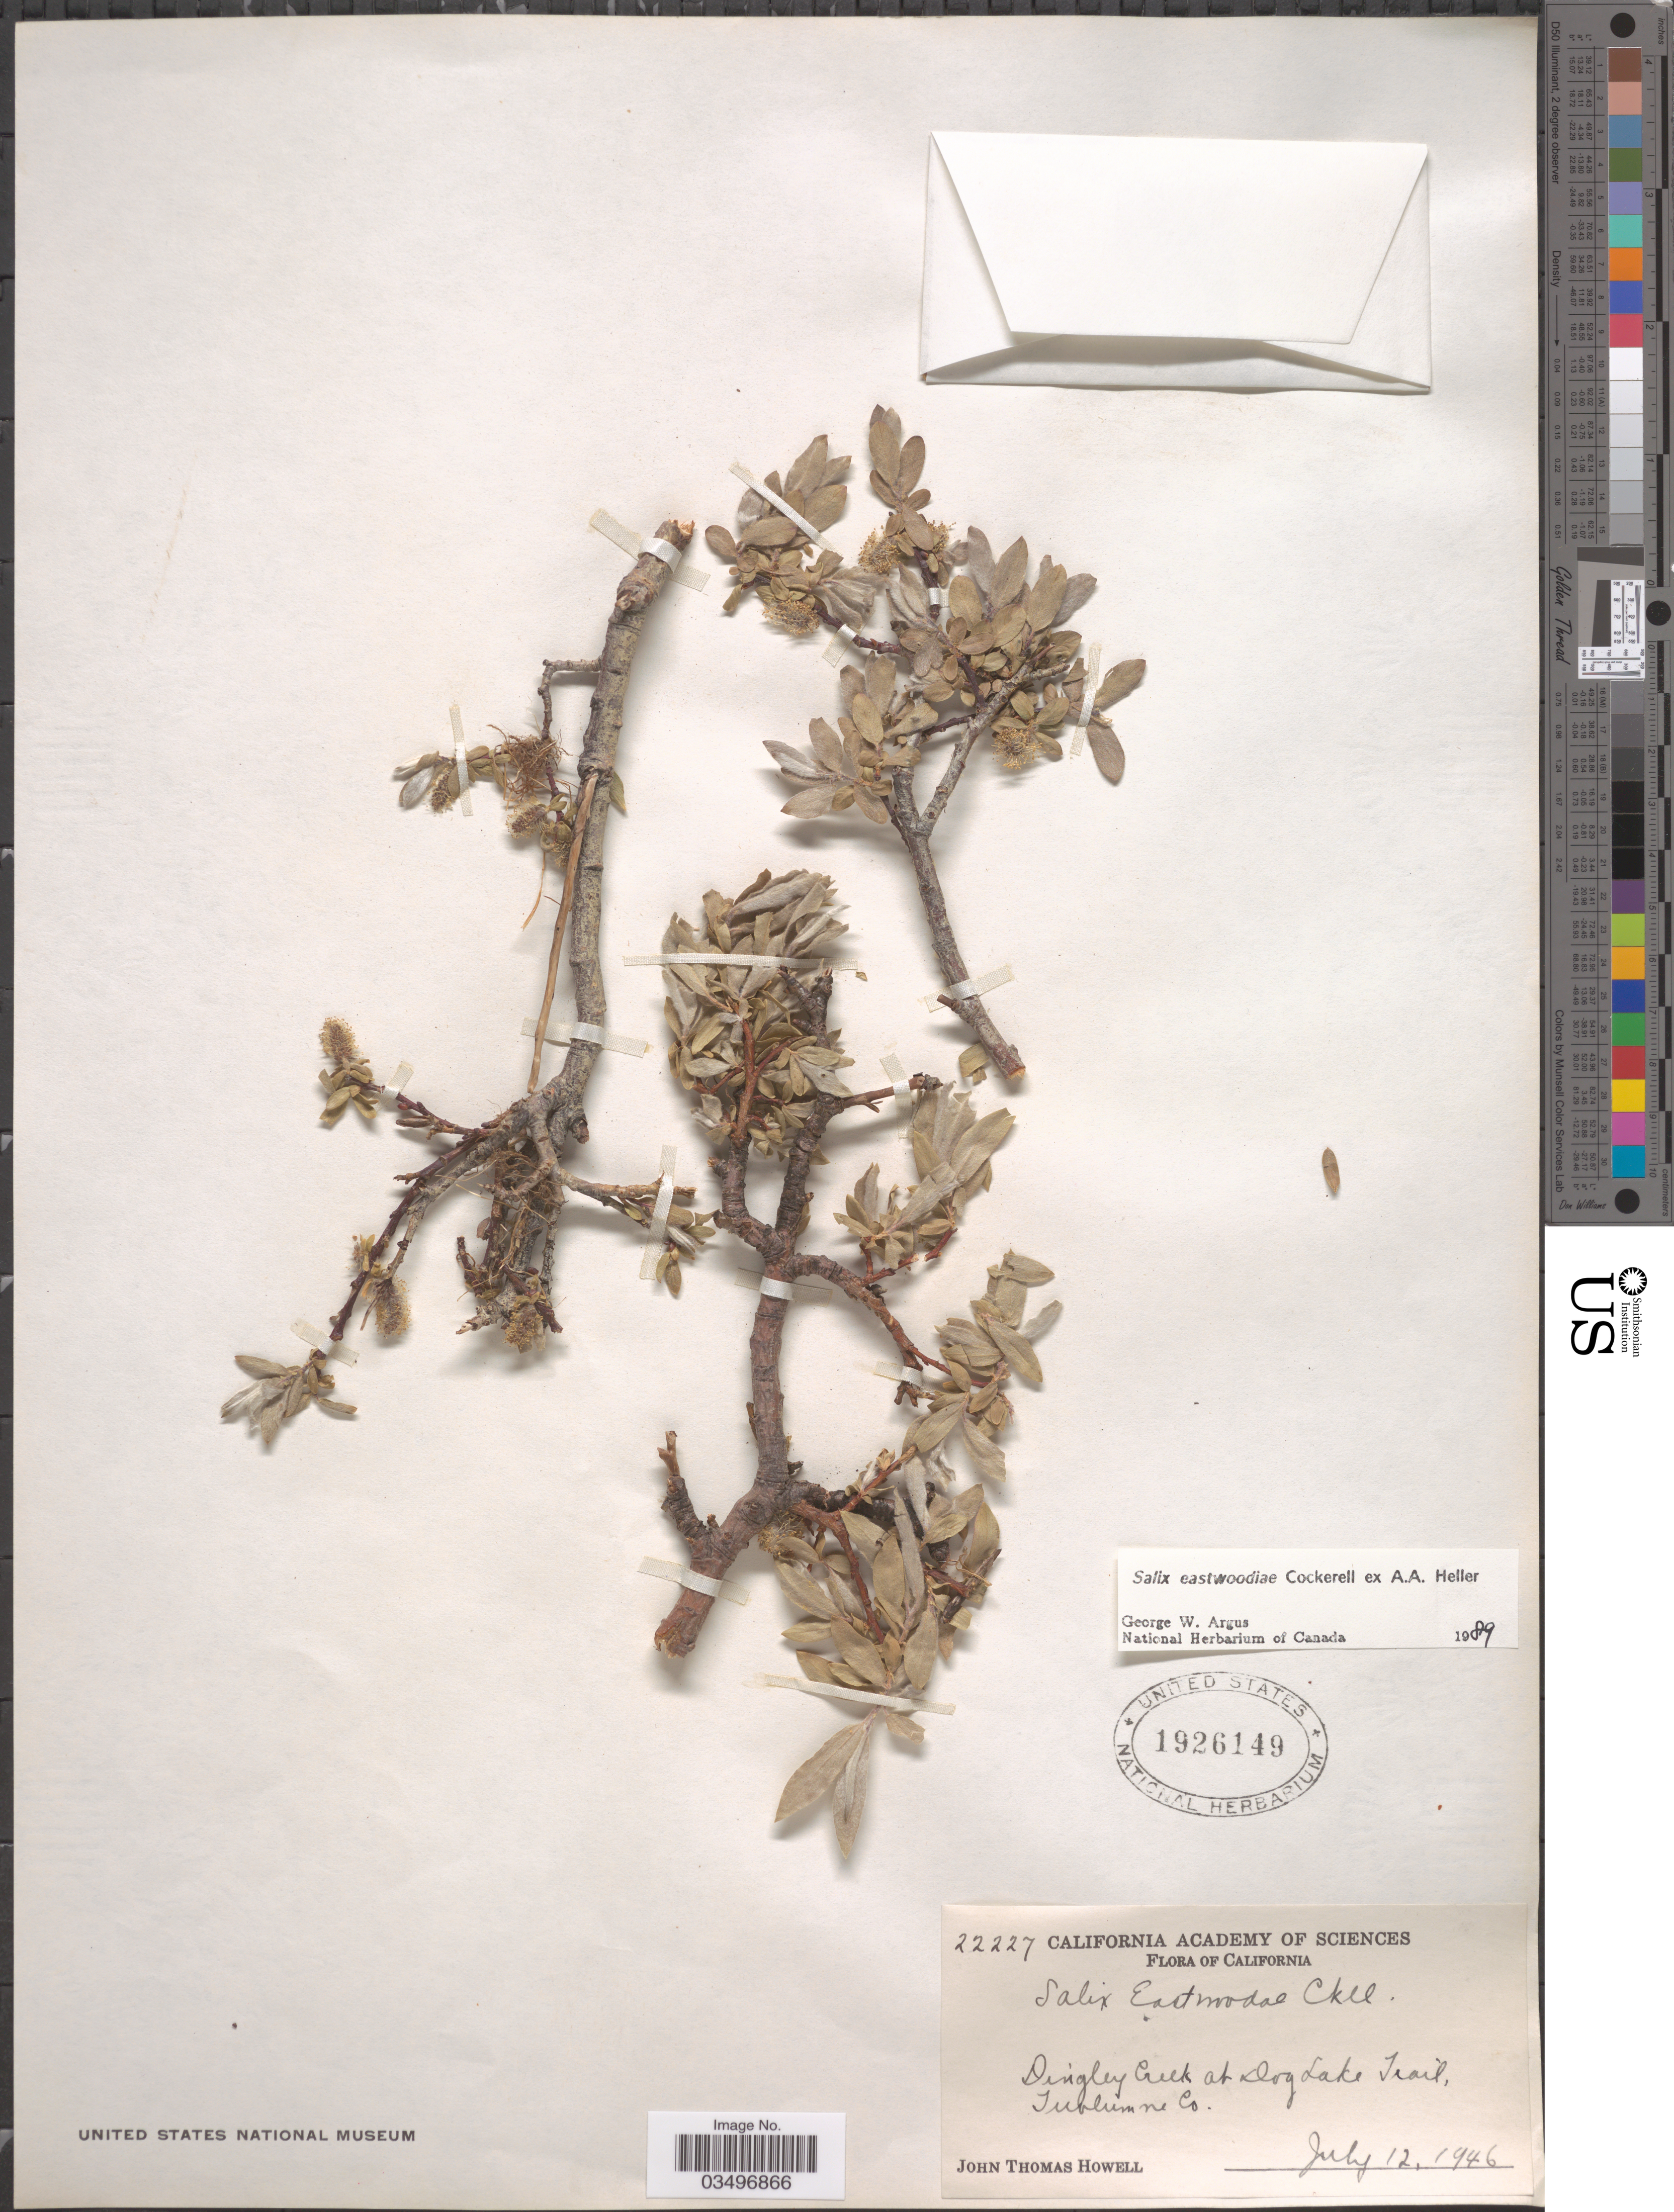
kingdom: Plantae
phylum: Tracheophyta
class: Magnoliopsida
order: Malpighiales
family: Salicaceae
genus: Salix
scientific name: Salix eastwoodiae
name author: Cockerell ex A. Heller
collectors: J. T. Howell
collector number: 22227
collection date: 1946-07-12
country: United States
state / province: California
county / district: Tuolumne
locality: Dingley Creek at Dog Lake Trail, Tuolumne Co.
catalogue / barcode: US 1926149